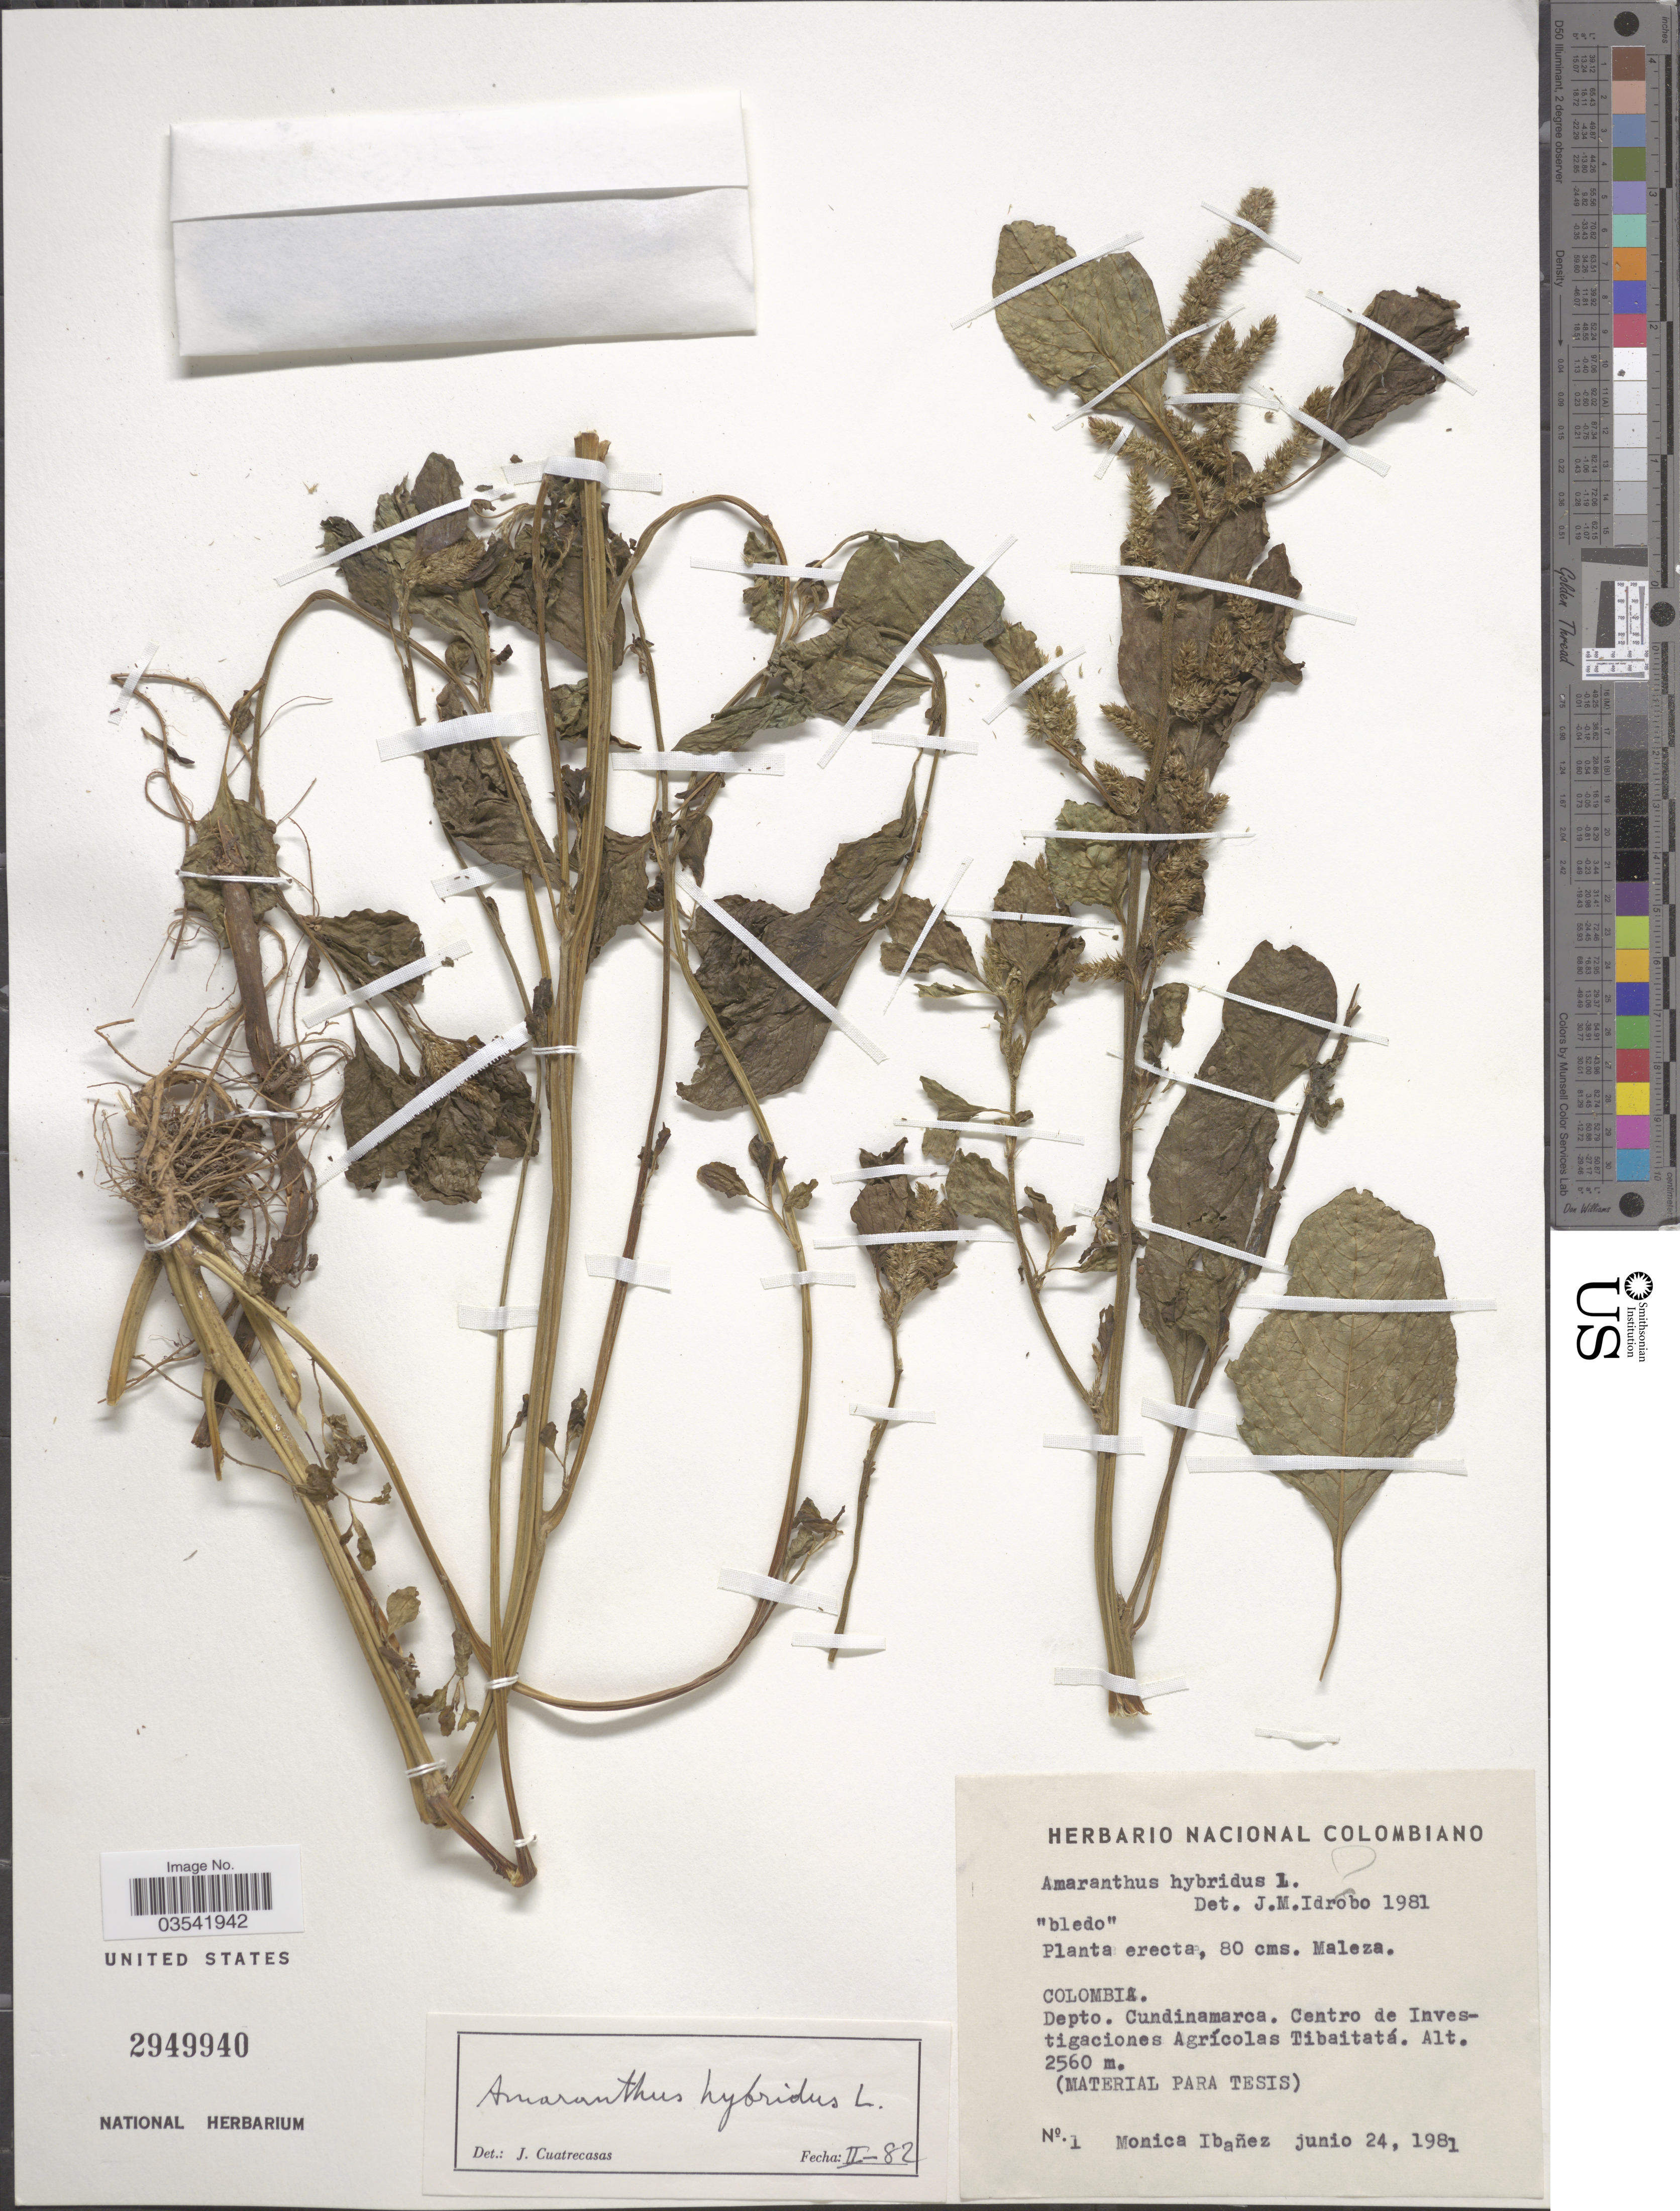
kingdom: Plantae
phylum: Tracheophyta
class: Magnoliopsida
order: Caryophyllales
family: Amaranthaceae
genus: Amaranthus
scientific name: Amaranthus hybridus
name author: L.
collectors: M. Ibañez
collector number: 1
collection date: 1981-06-24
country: Colombia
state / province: Cundinamarca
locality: Depto. Cundinamarca. Centro de Investigaciones Agrícolas Tibaitatá.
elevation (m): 2560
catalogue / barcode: US 2949940